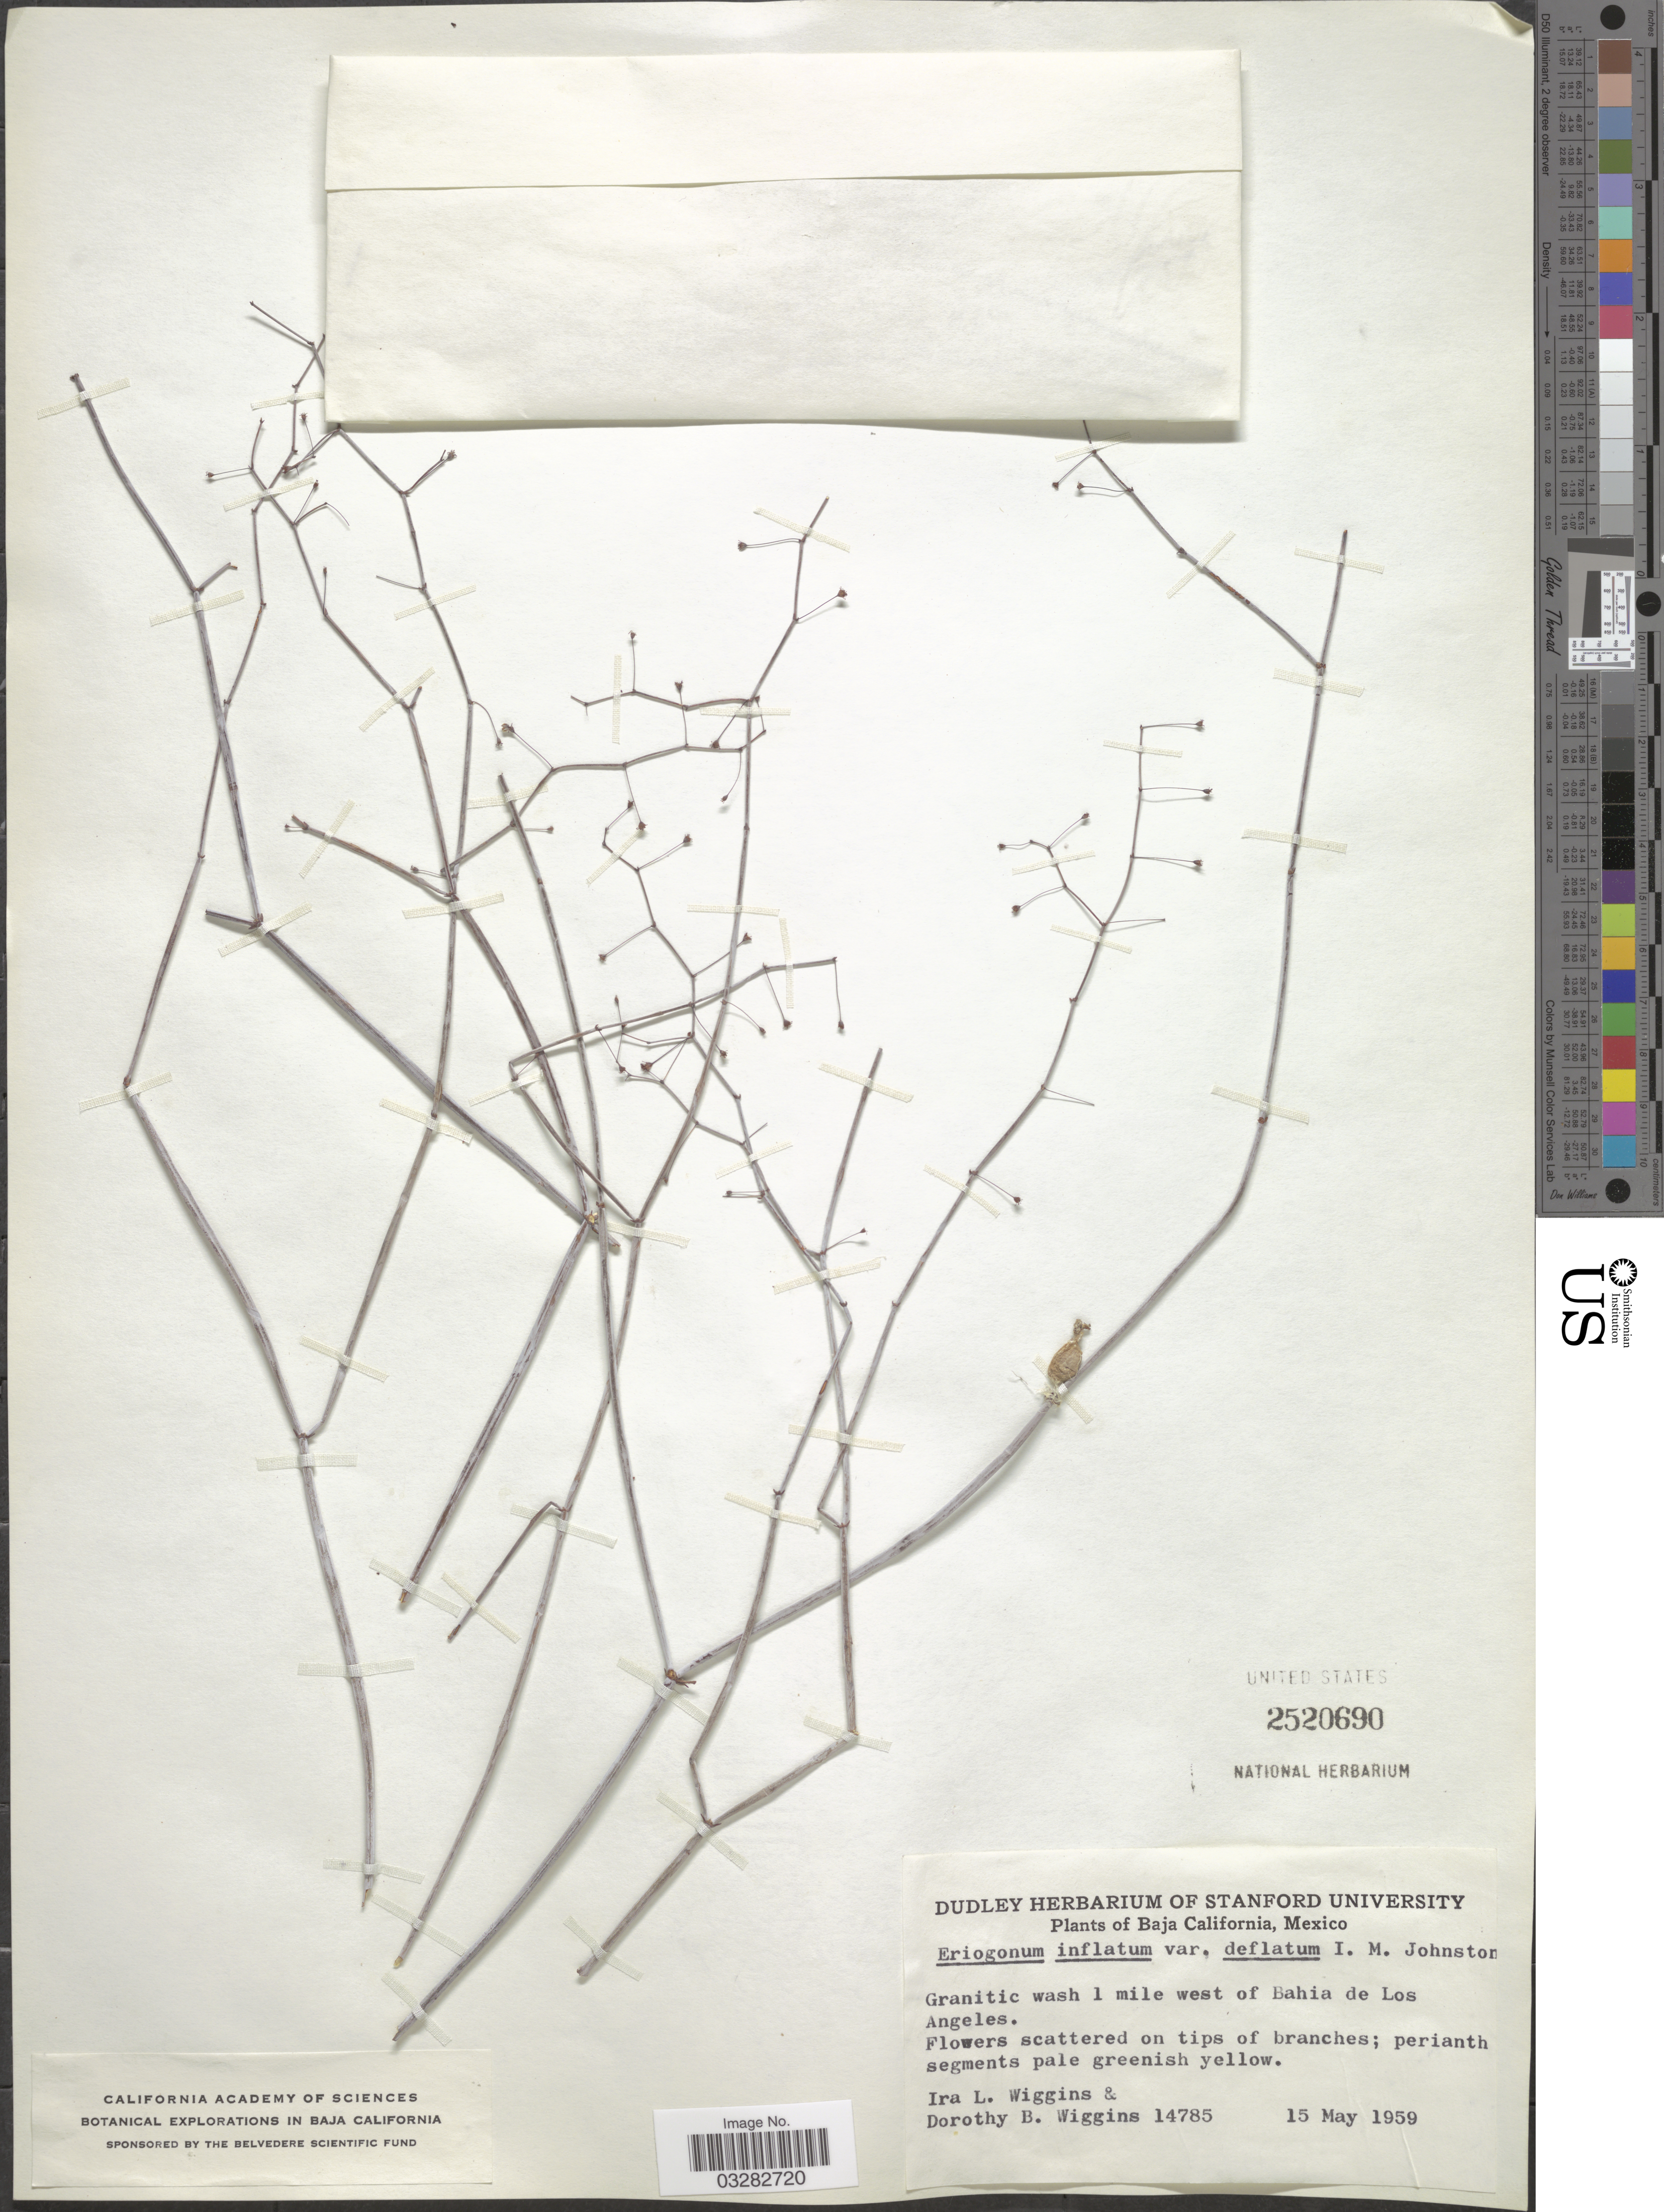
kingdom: Plantae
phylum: Tracheophyta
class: Magnoliopsida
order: Caryophyllales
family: Polygonaceae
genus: Eriogonum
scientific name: Eriogonum inflatum var. deflatum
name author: I.M. Johnst.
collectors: I. L. Wiggins & D. B. Wiggins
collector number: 14785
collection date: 1959-05-15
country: Mexico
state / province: Baja California Norte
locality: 1 mile west of Bahia de Los Angeles.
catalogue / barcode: US 2520690